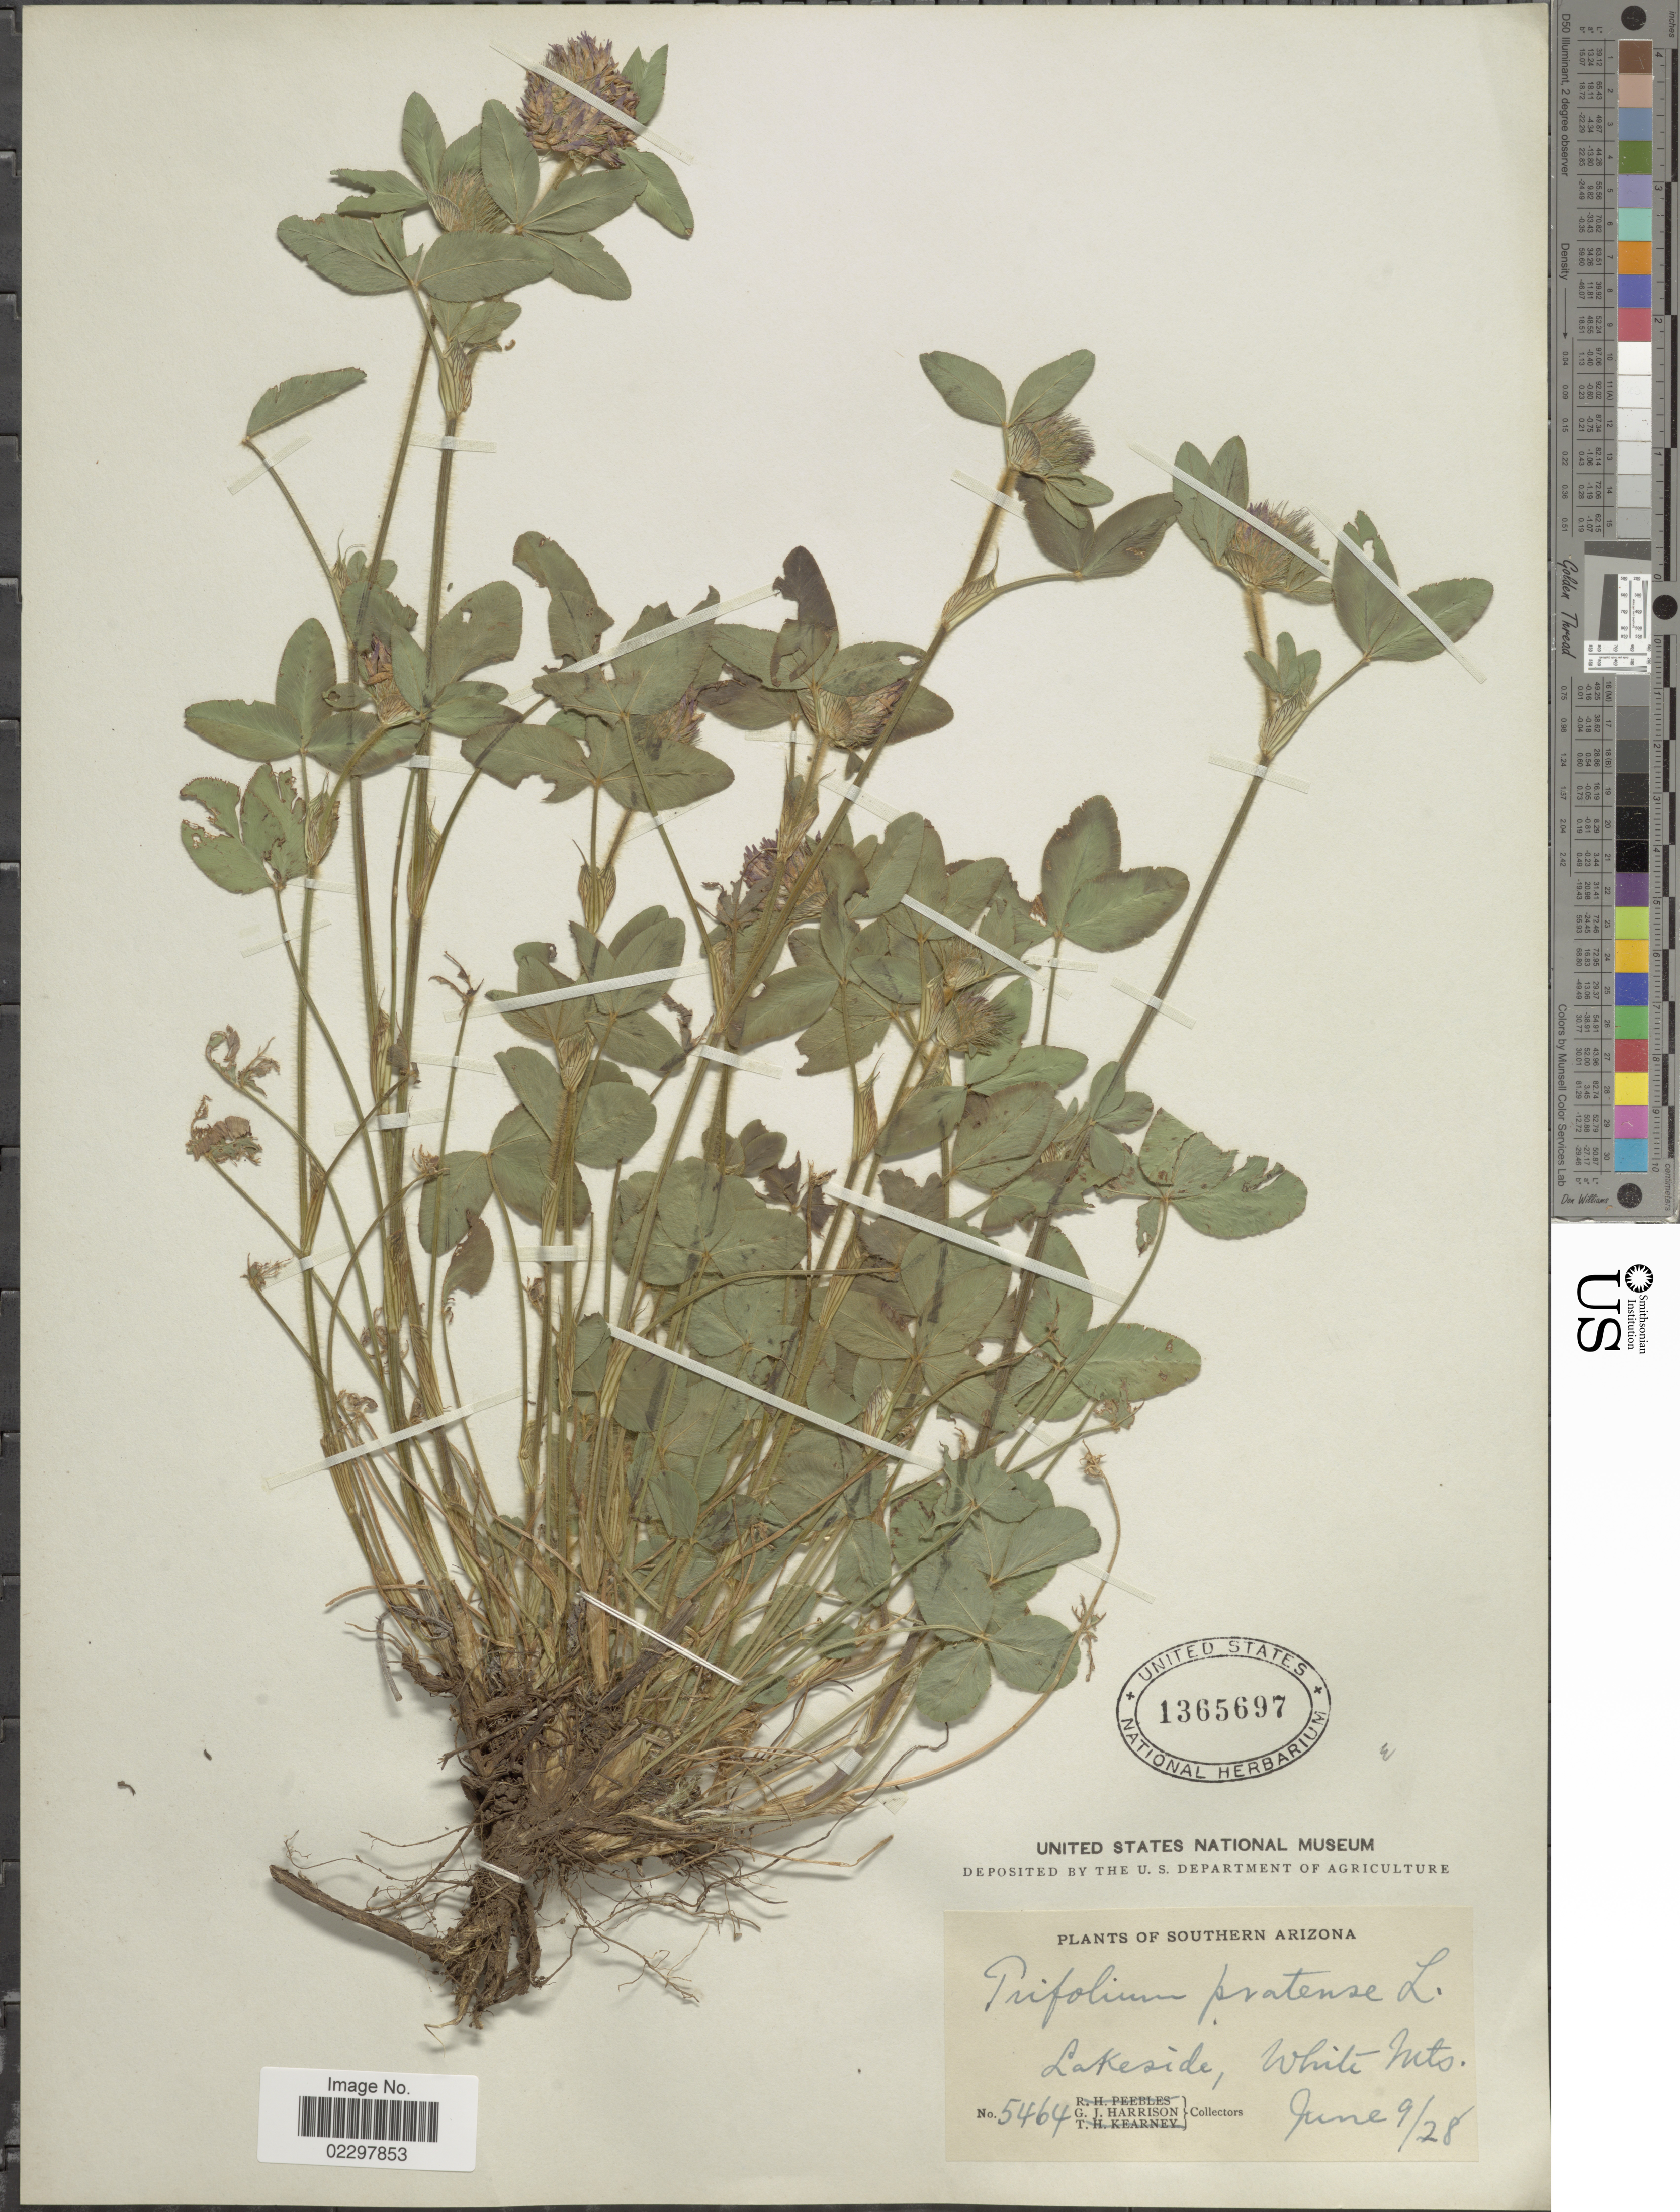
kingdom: Plantae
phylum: Tracheophyta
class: Magnoliopsida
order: Fabales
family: Fabaceae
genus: Trifolium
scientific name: Trifolium pratense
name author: L.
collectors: G. J. Harrison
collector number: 5464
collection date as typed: Transcribed d/m/y: 9/6/28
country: United States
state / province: Arizona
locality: Southern Arizona, Lakeside, White-Mts.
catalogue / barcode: US 1365697